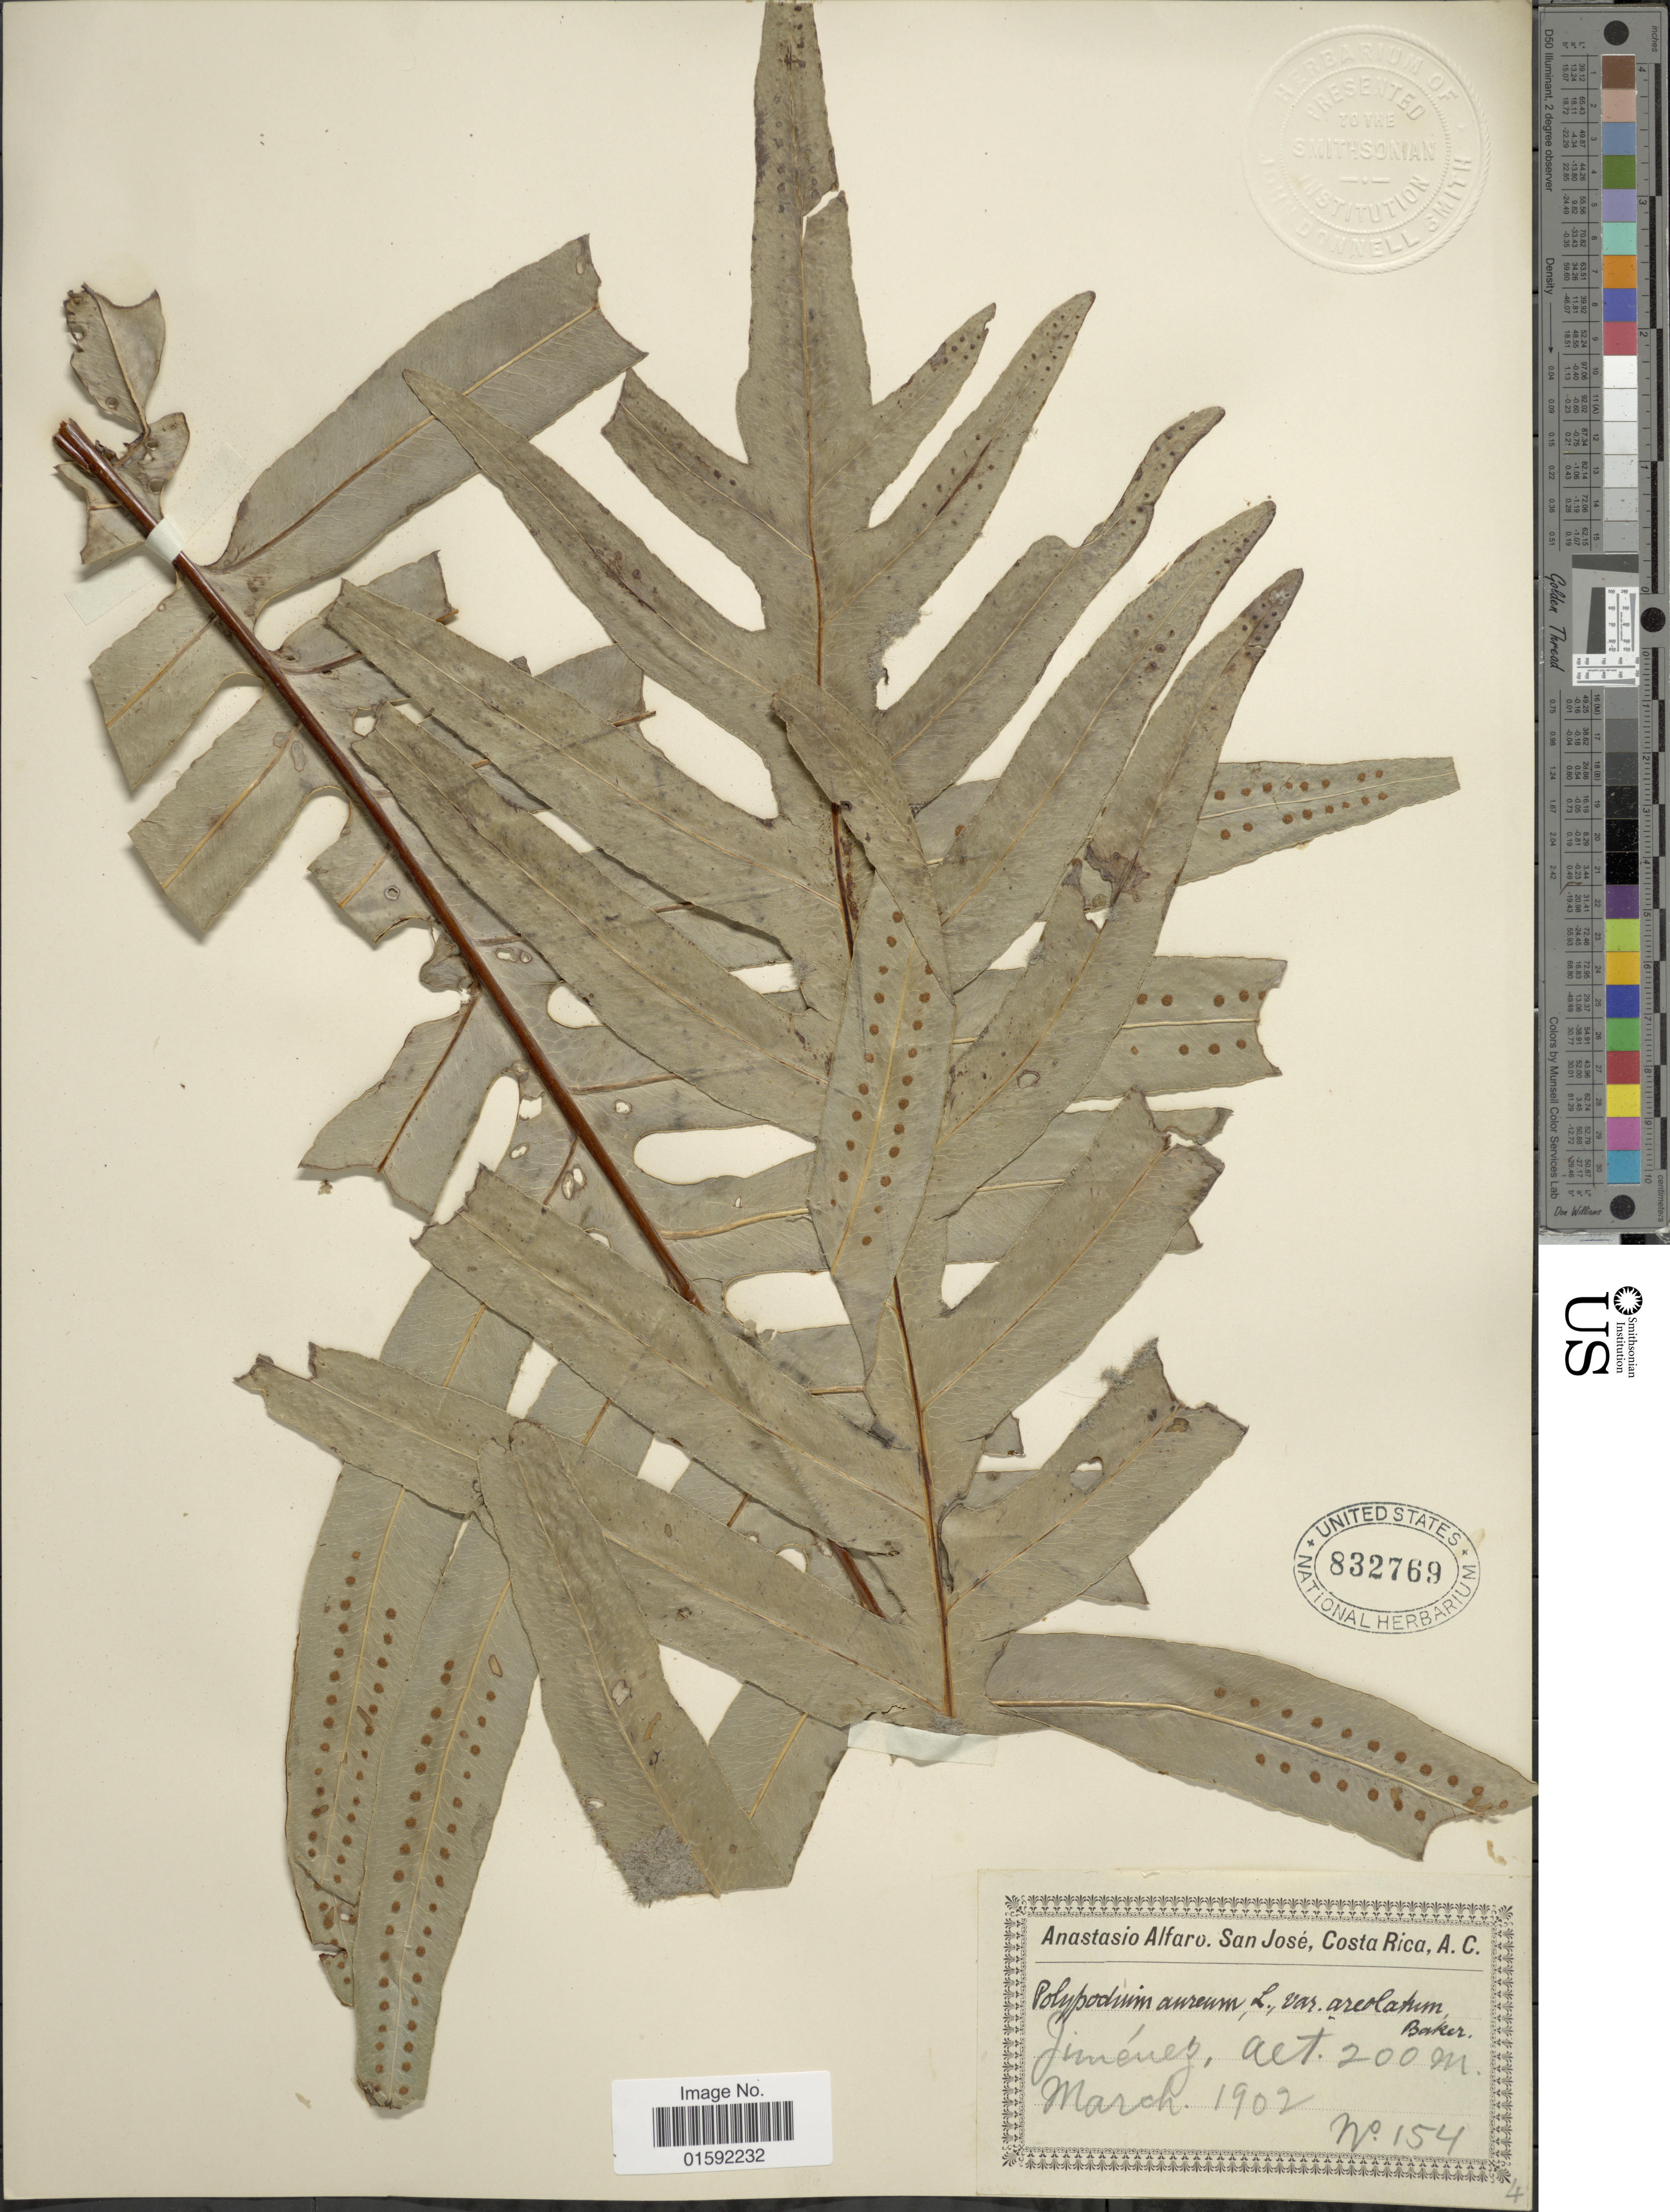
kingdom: Plantae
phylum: Tracheophyta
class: Polypodiopsida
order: Polypodiales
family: Polypodiaceae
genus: Phlebodium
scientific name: Phlebodium pseudoaureum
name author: (Cav.) Lellinger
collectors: A. Alfaro Gonzalez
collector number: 154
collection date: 1902-03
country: Costa Rica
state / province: San José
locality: San José, Costa Rica, A.C., Junénez.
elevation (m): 200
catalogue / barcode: US 832769